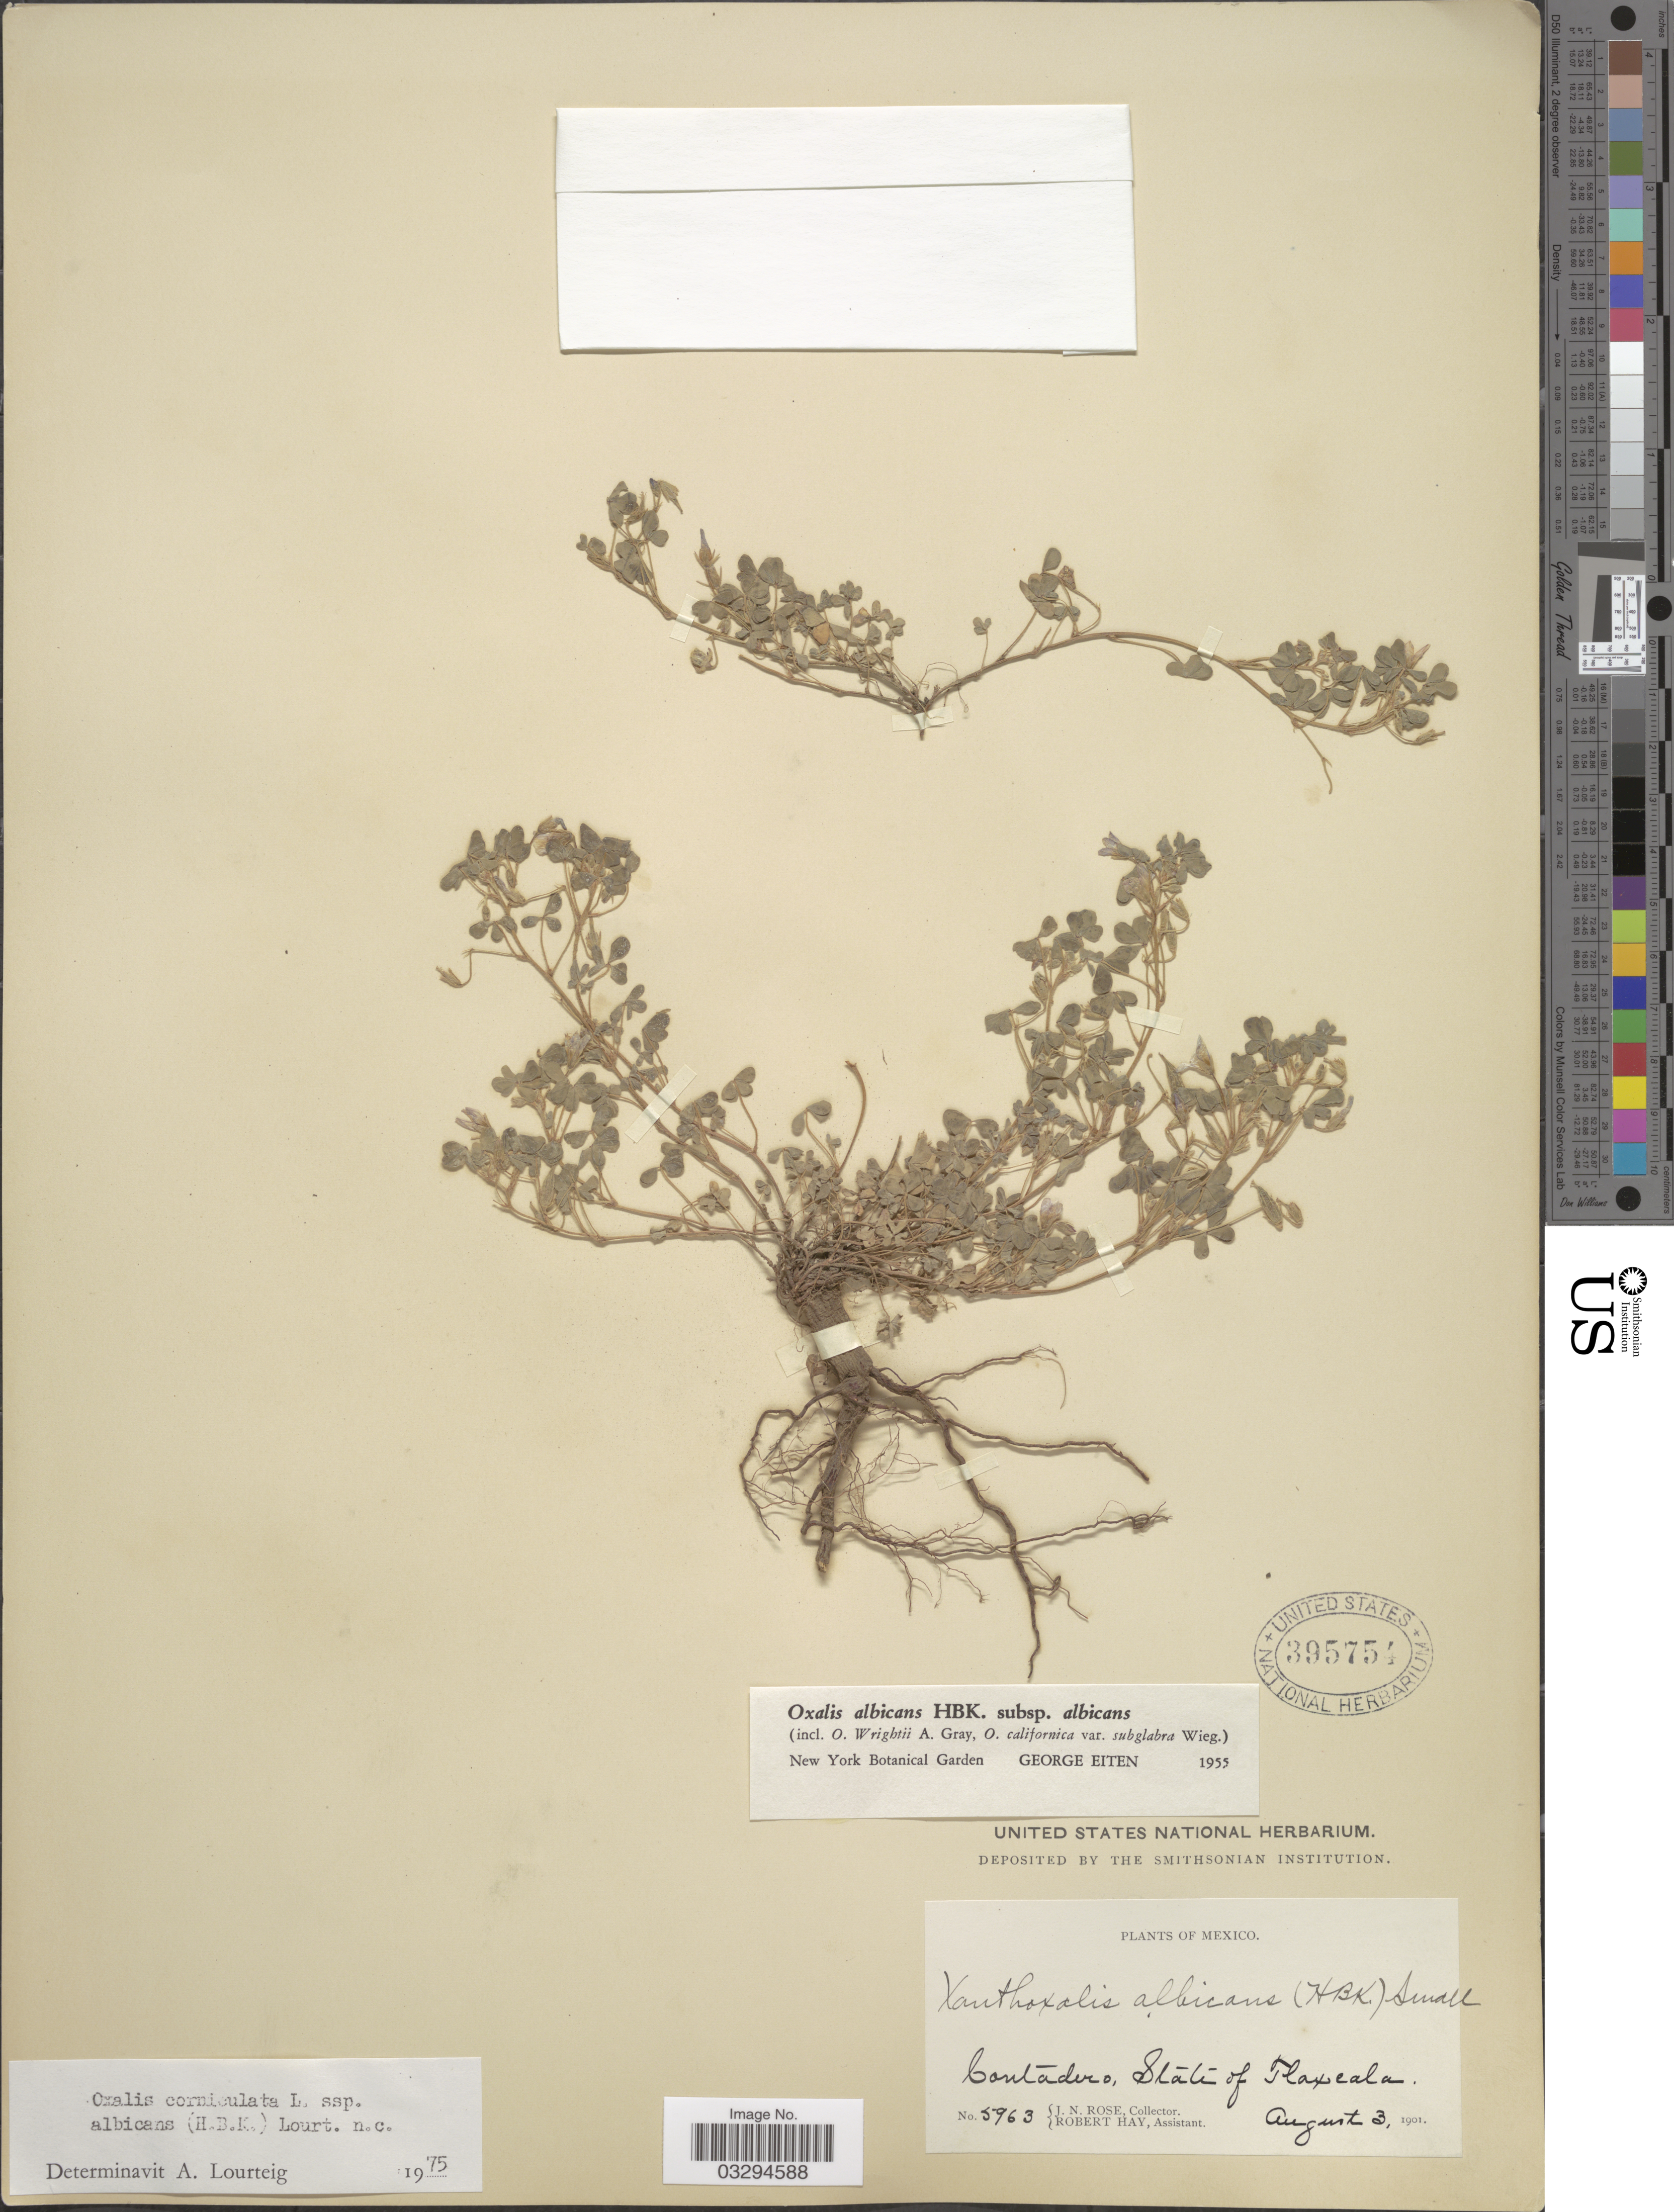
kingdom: Plantae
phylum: Tracheophyta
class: Magnoliopsida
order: Oxalidales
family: Oxalidaceae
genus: Oxalis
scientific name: Oxalis corniculata subsp. albicans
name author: (Kunth) Lourteig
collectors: J. N. Rose & R. H. Hay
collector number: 5963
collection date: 1901-08-03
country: Mexico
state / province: Tlaxcala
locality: Contadero.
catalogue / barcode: US 395754